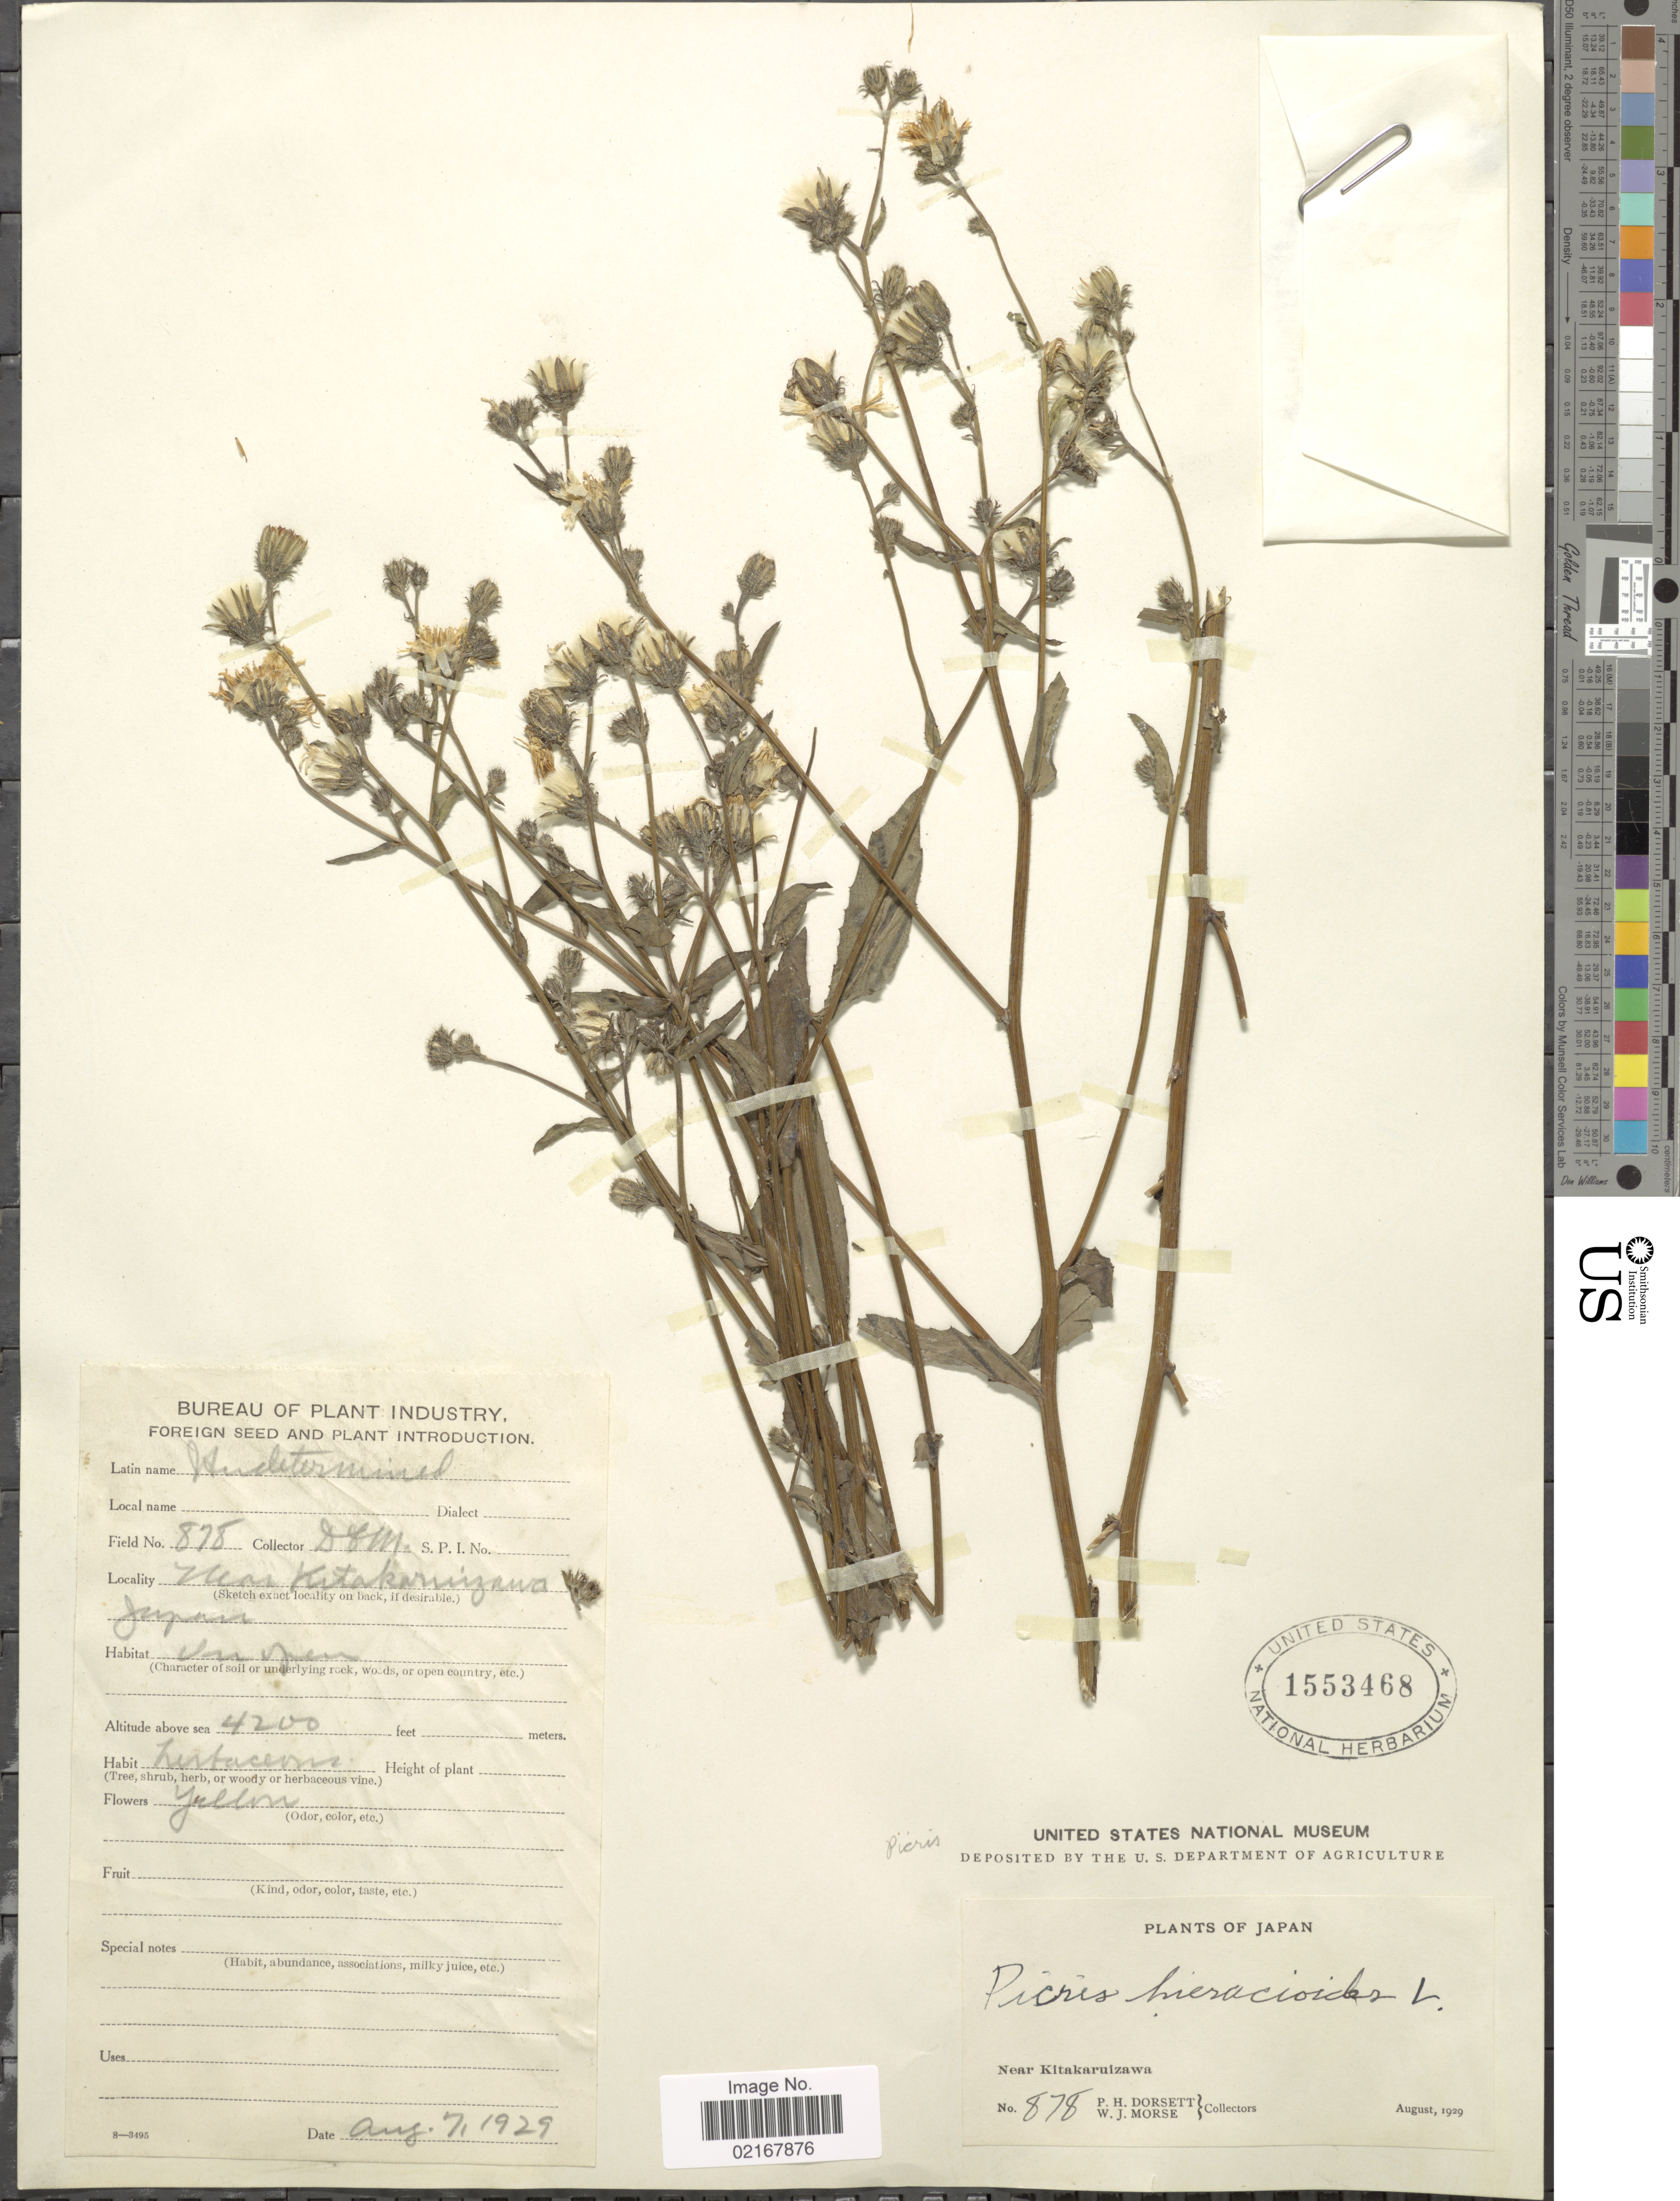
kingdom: Plantae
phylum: Tracheophyta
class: Magnoliopsida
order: Asterales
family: Asteraceae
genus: Picris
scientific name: Picris hieracioides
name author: L.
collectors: P. H. Dorsett & W. J. Morse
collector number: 878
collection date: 1929-08-07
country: Japan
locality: Near Kitakaruizawa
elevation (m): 1280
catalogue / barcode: US 1553468